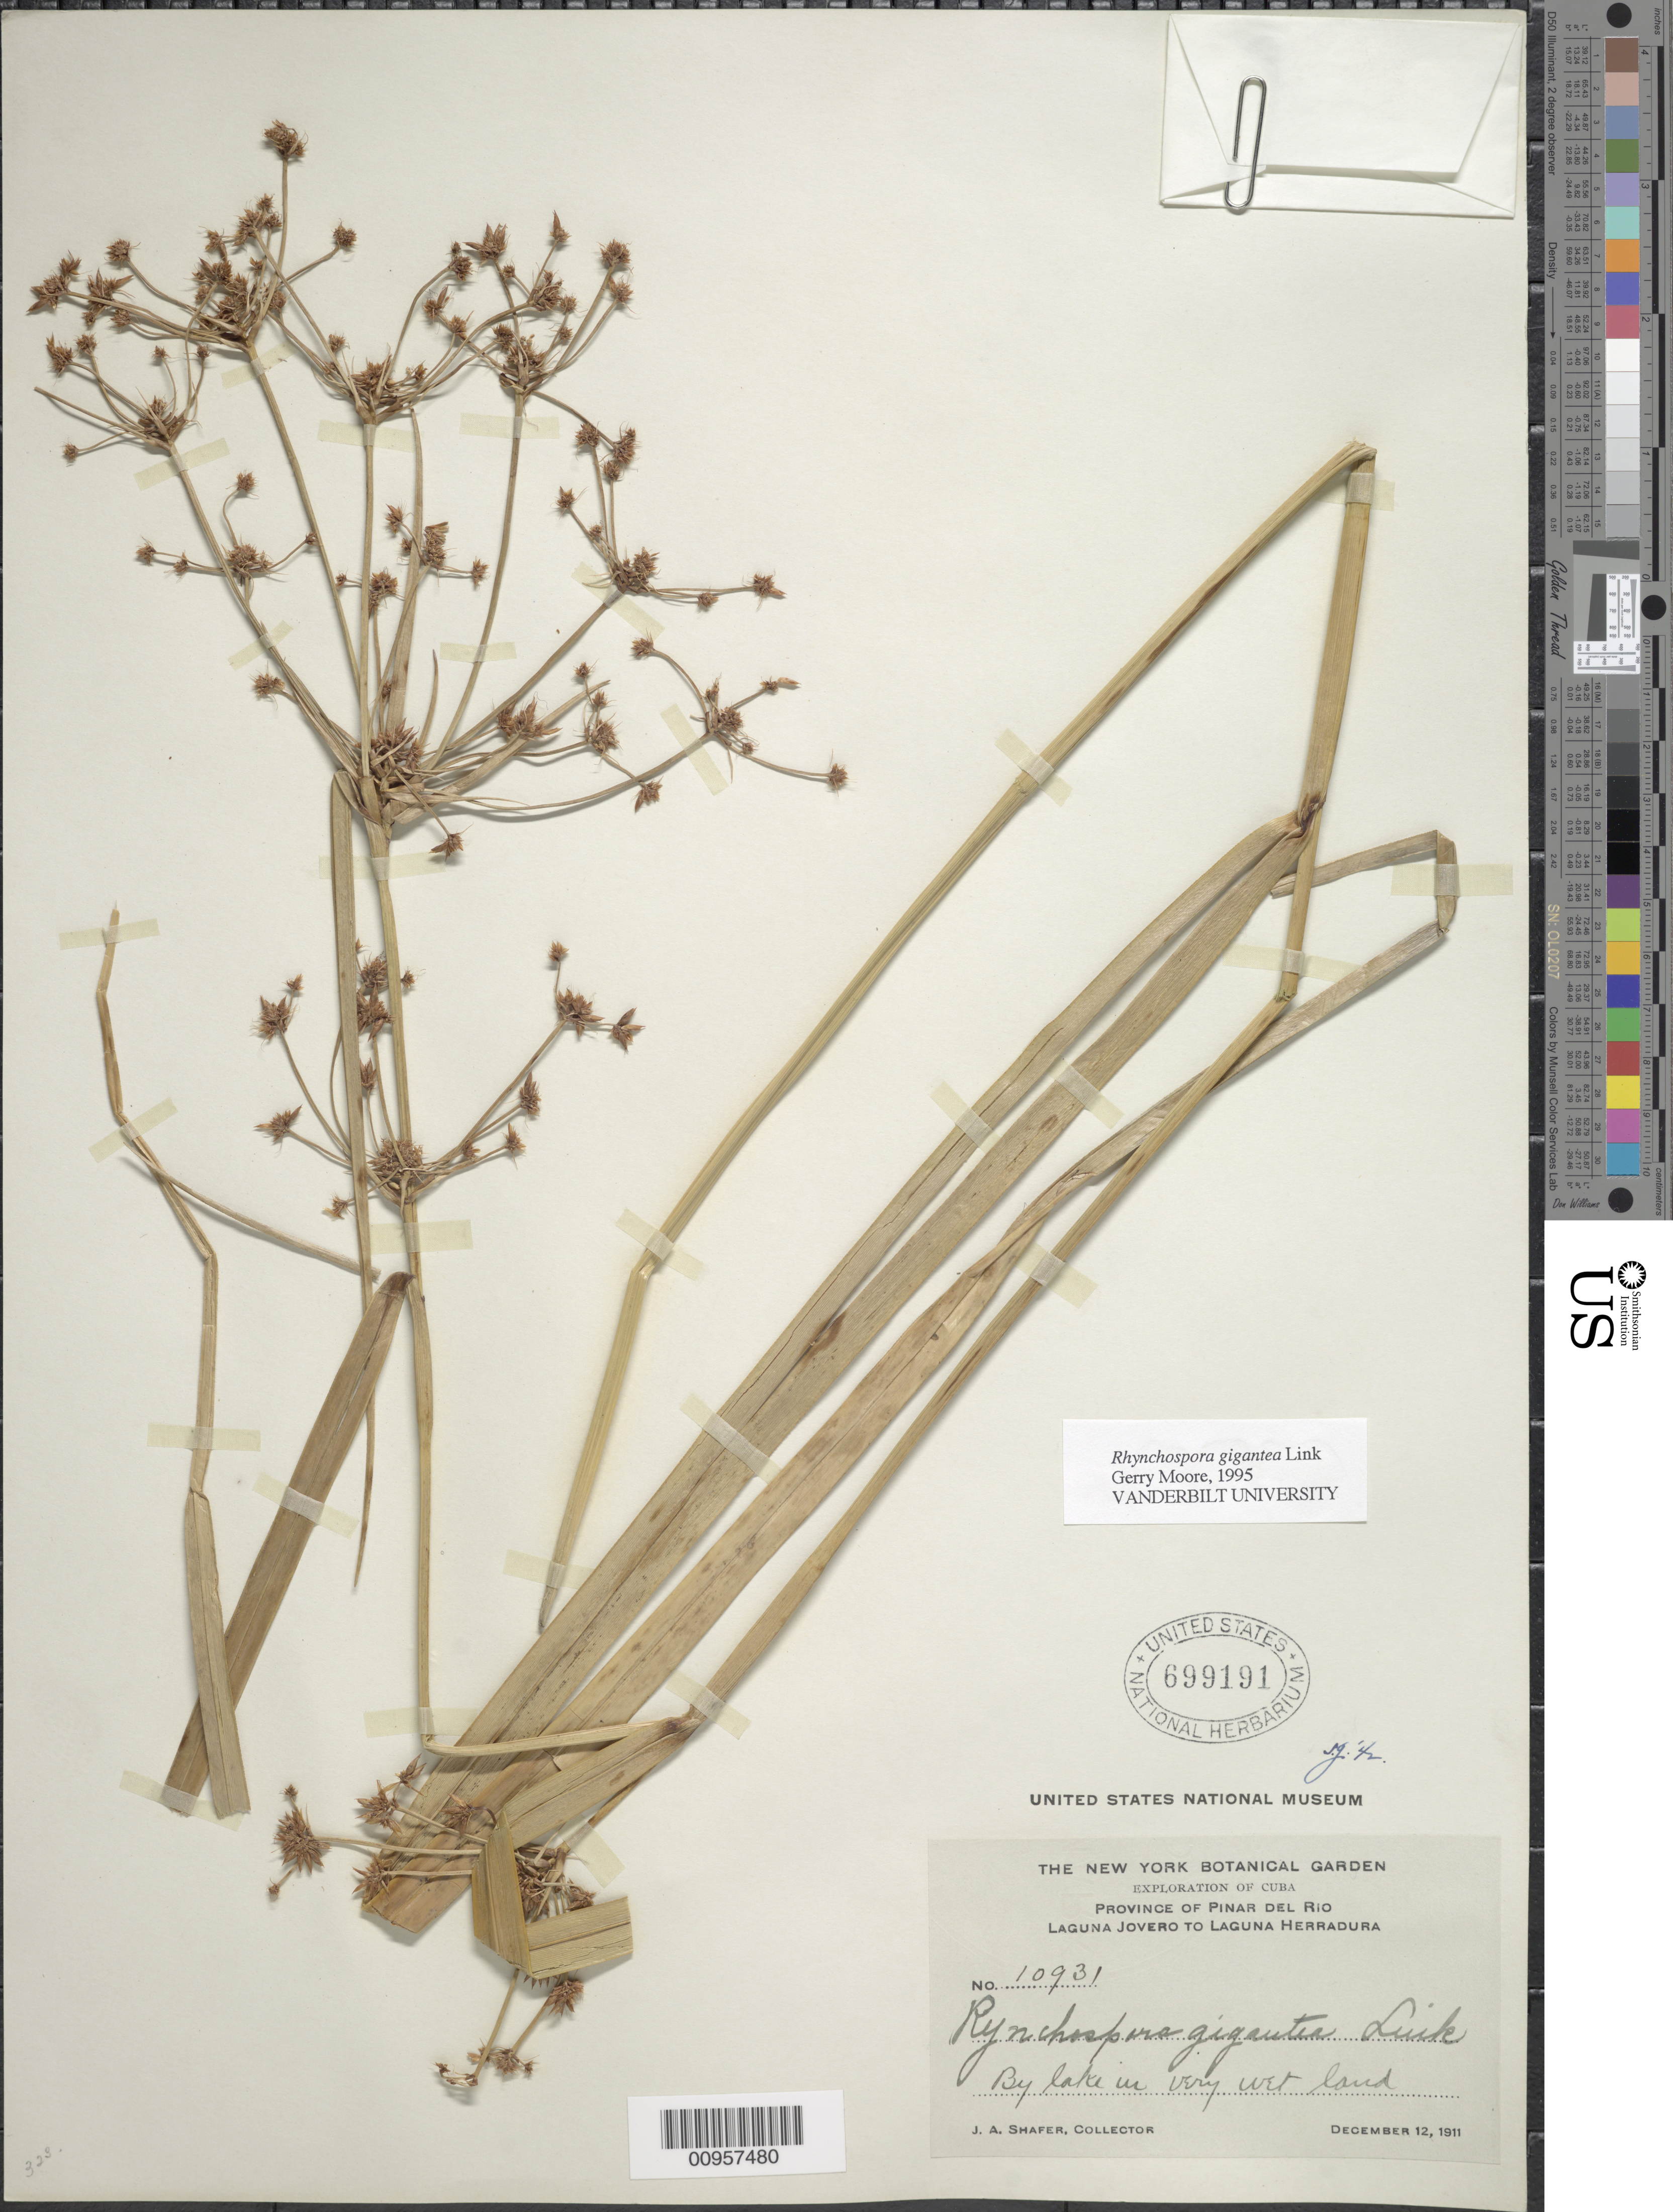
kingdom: Plantae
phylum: Tracheophyta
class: Liliopsida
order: Poales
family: Cyperaceae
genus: Rhynchospora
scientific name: Rhynchospora gigantea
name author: Link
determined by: Moore, G., (DUKE), Duke University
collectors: J. A. Shafer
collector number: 10931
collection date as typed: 12 Dec 1911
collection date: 1911-12-12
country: Cuba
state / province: Pinar del Rio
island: Cuba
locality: Laguna Jovero to Laguna Herradura, by lake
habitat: By lake in very wet land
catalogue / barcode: US 699191